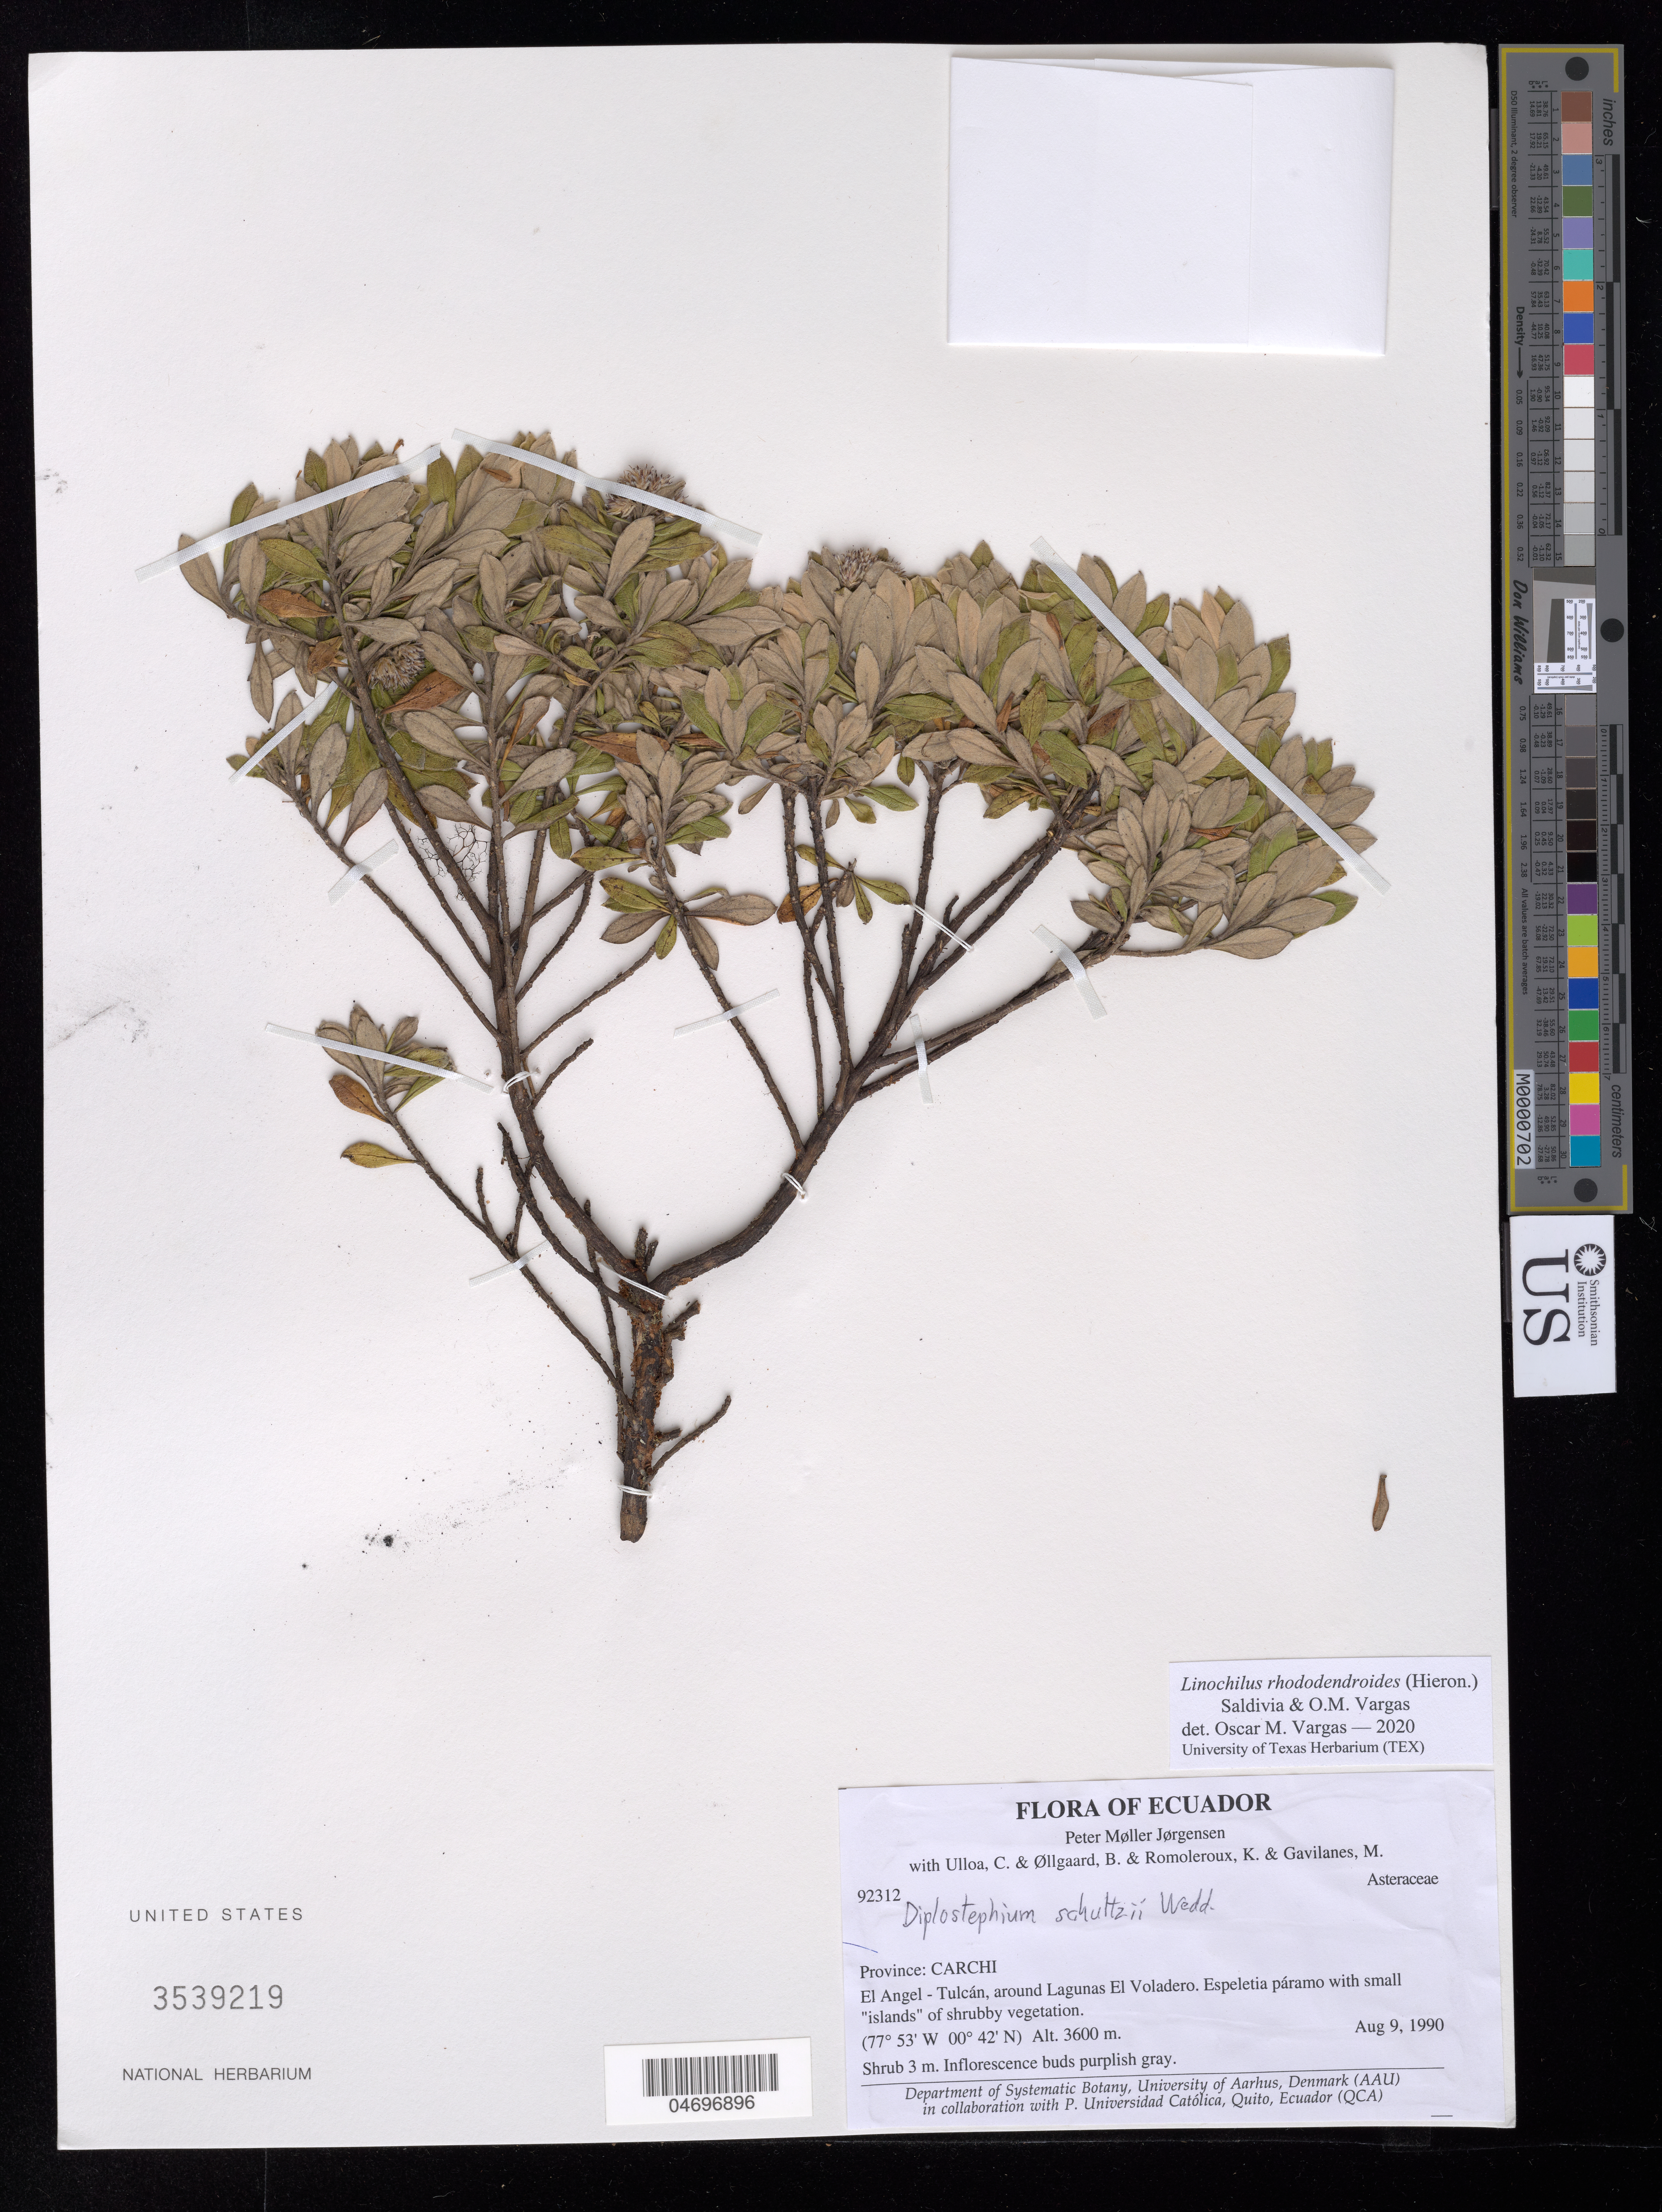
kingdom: Plantae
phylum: Tracheophyta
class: Magnoliopsida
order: Asterales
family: Asteraceae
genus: Linochilus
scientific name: Linochilus rhododendroides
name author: (Hieron.) Saldivia & O.M. Vargas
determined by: Vargas, Oscar M.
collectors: P. M. Jørgensen, C. Ulloa, B. Øllgaard, K. Romoleroux & M. Gavilanes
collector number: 92312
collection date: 1990-08-09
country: Ecuador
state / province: Carchi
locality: Province: Carchi. El Angel - Tulcán, arounf Lagunas El Voladero.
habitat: Espeletia paramo with small "islands" of shrubby vegetation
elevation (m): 3600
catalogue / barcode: US 3539219